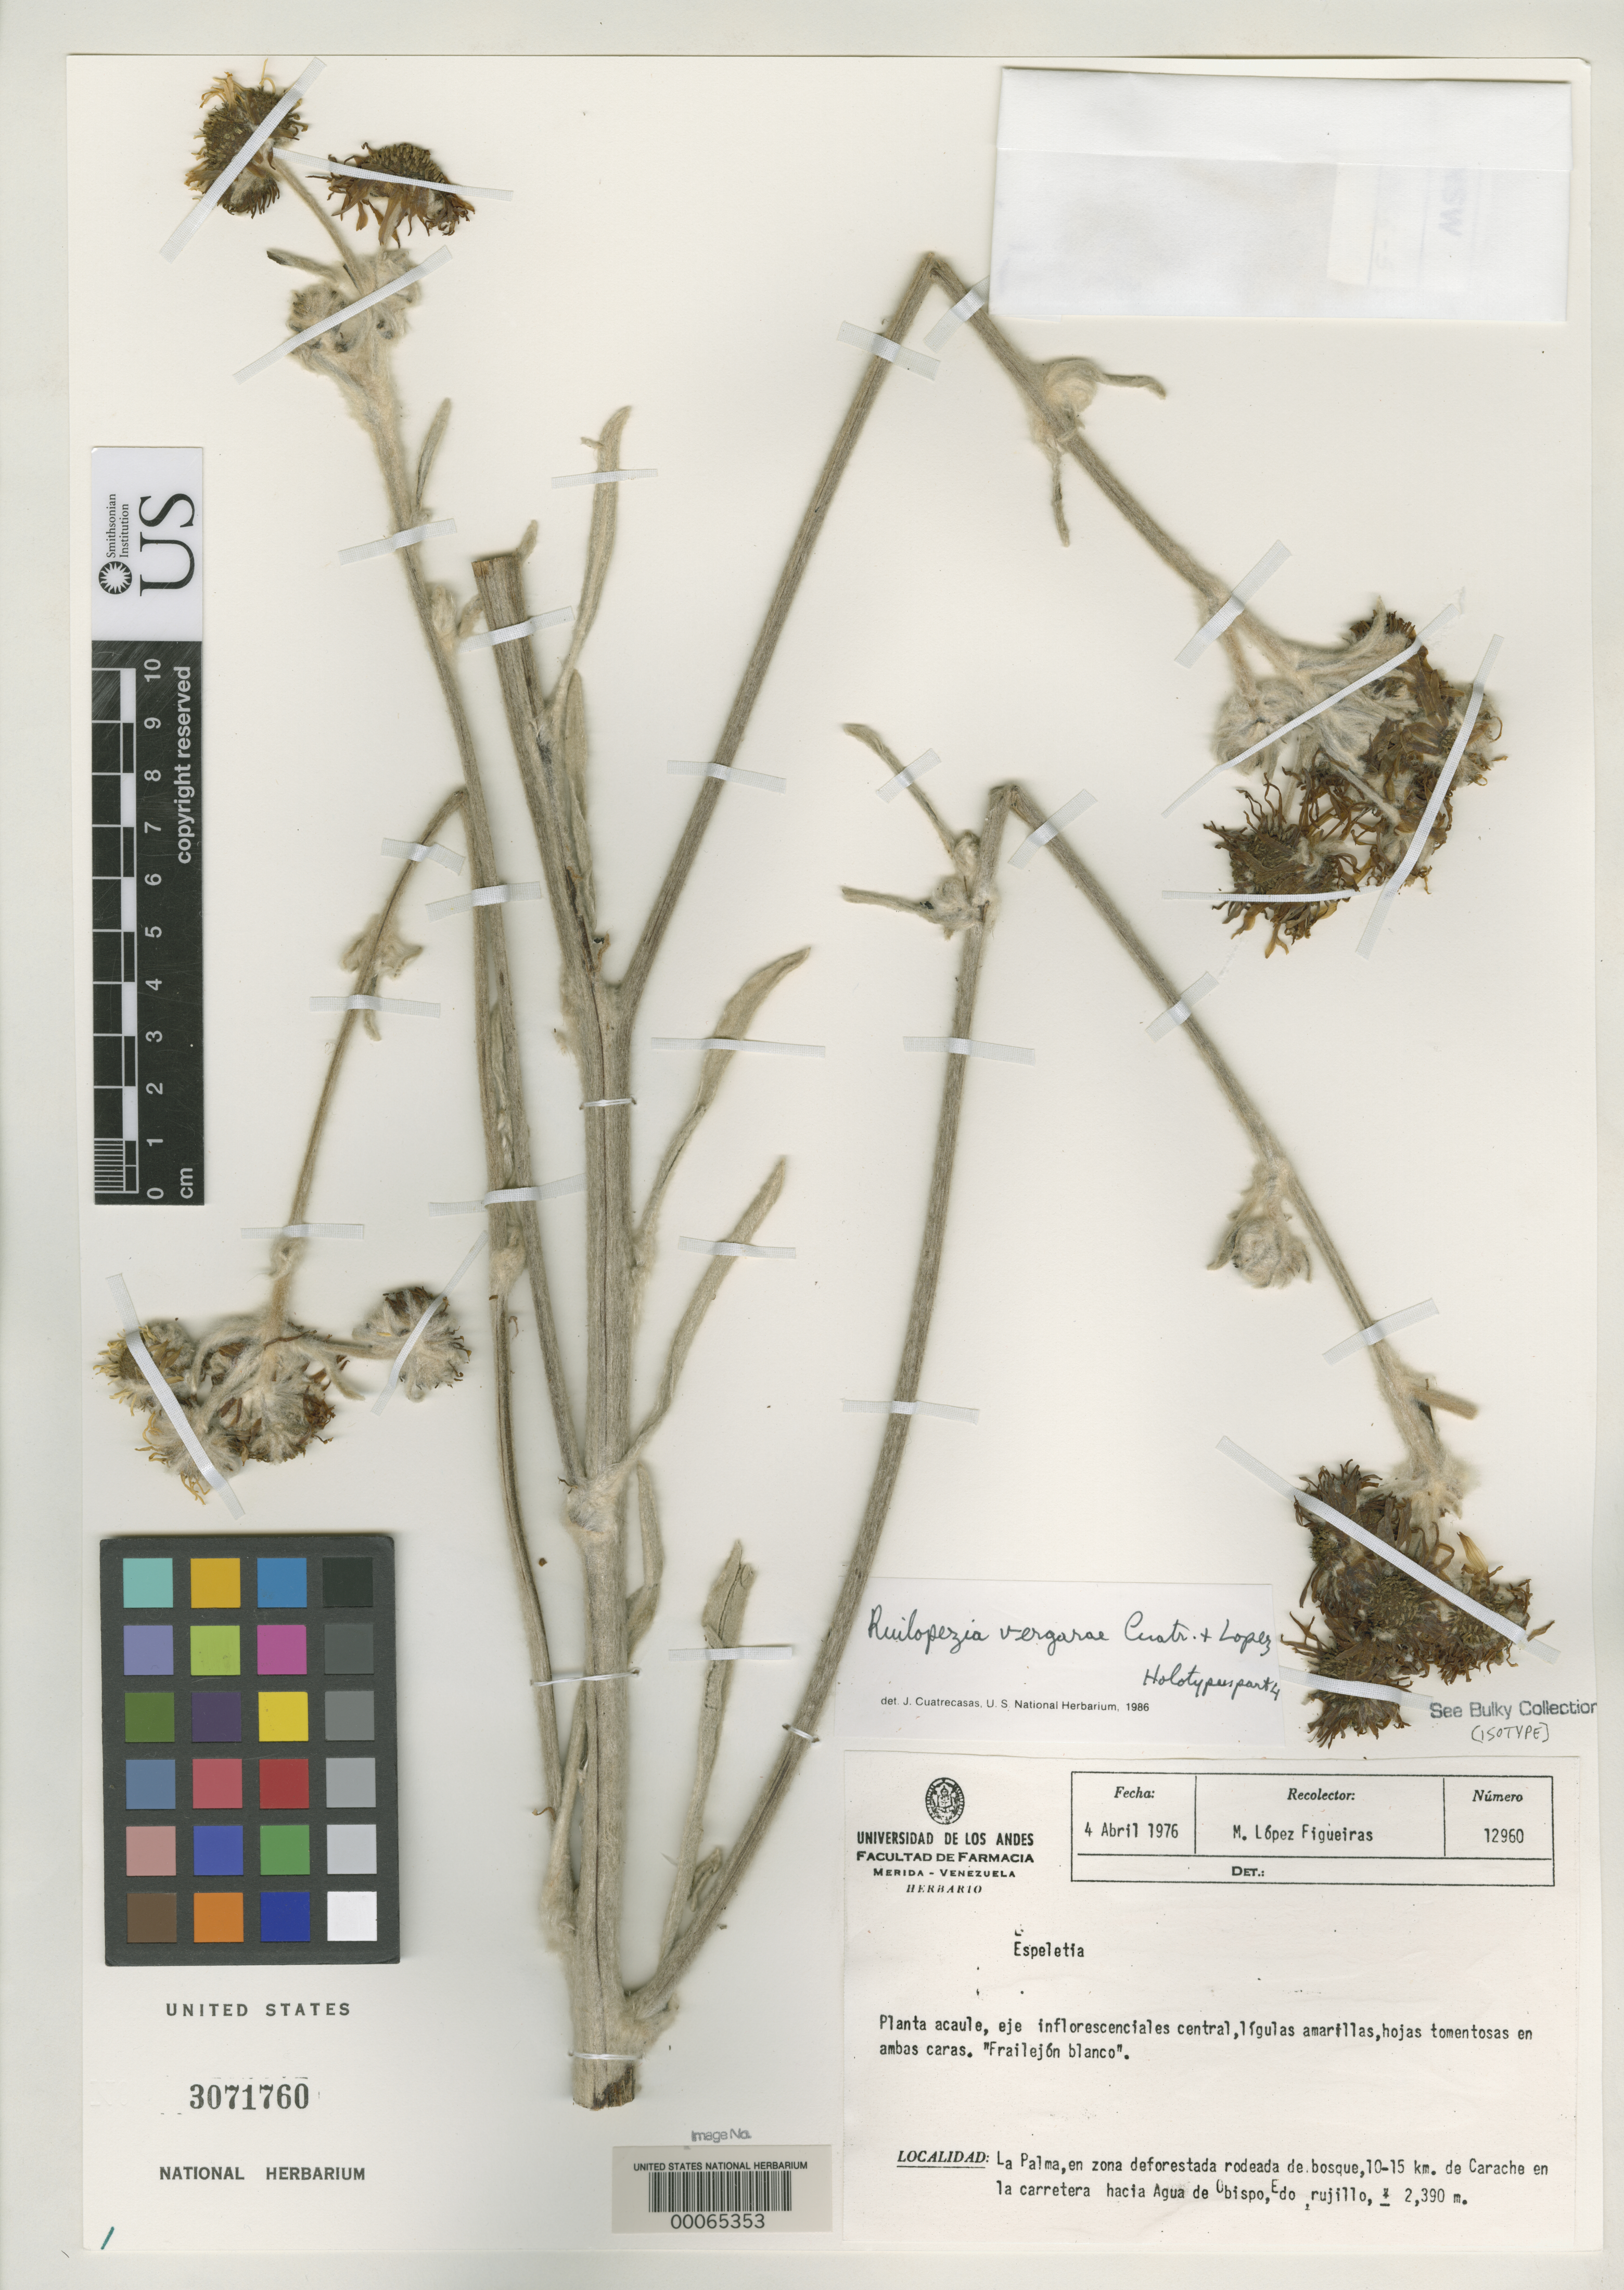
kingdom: Plantae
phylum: Tracheophyta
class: Magnoliopsida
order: Asterales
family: Asteraceae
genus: Ruilopezia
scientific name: Ruilopezia vergarae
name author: Cuatrec. & López Fig.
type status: Holotype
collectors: M. López Figueiras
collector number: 12960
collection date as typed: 04 Apr 1976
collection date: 1976-04-04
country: Venezuela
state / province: Trujillo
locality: La Palma, 10-15 km de Carache en La Carretera Hacia Agua de Opispo.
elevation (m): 2930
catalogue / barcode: US 3071760